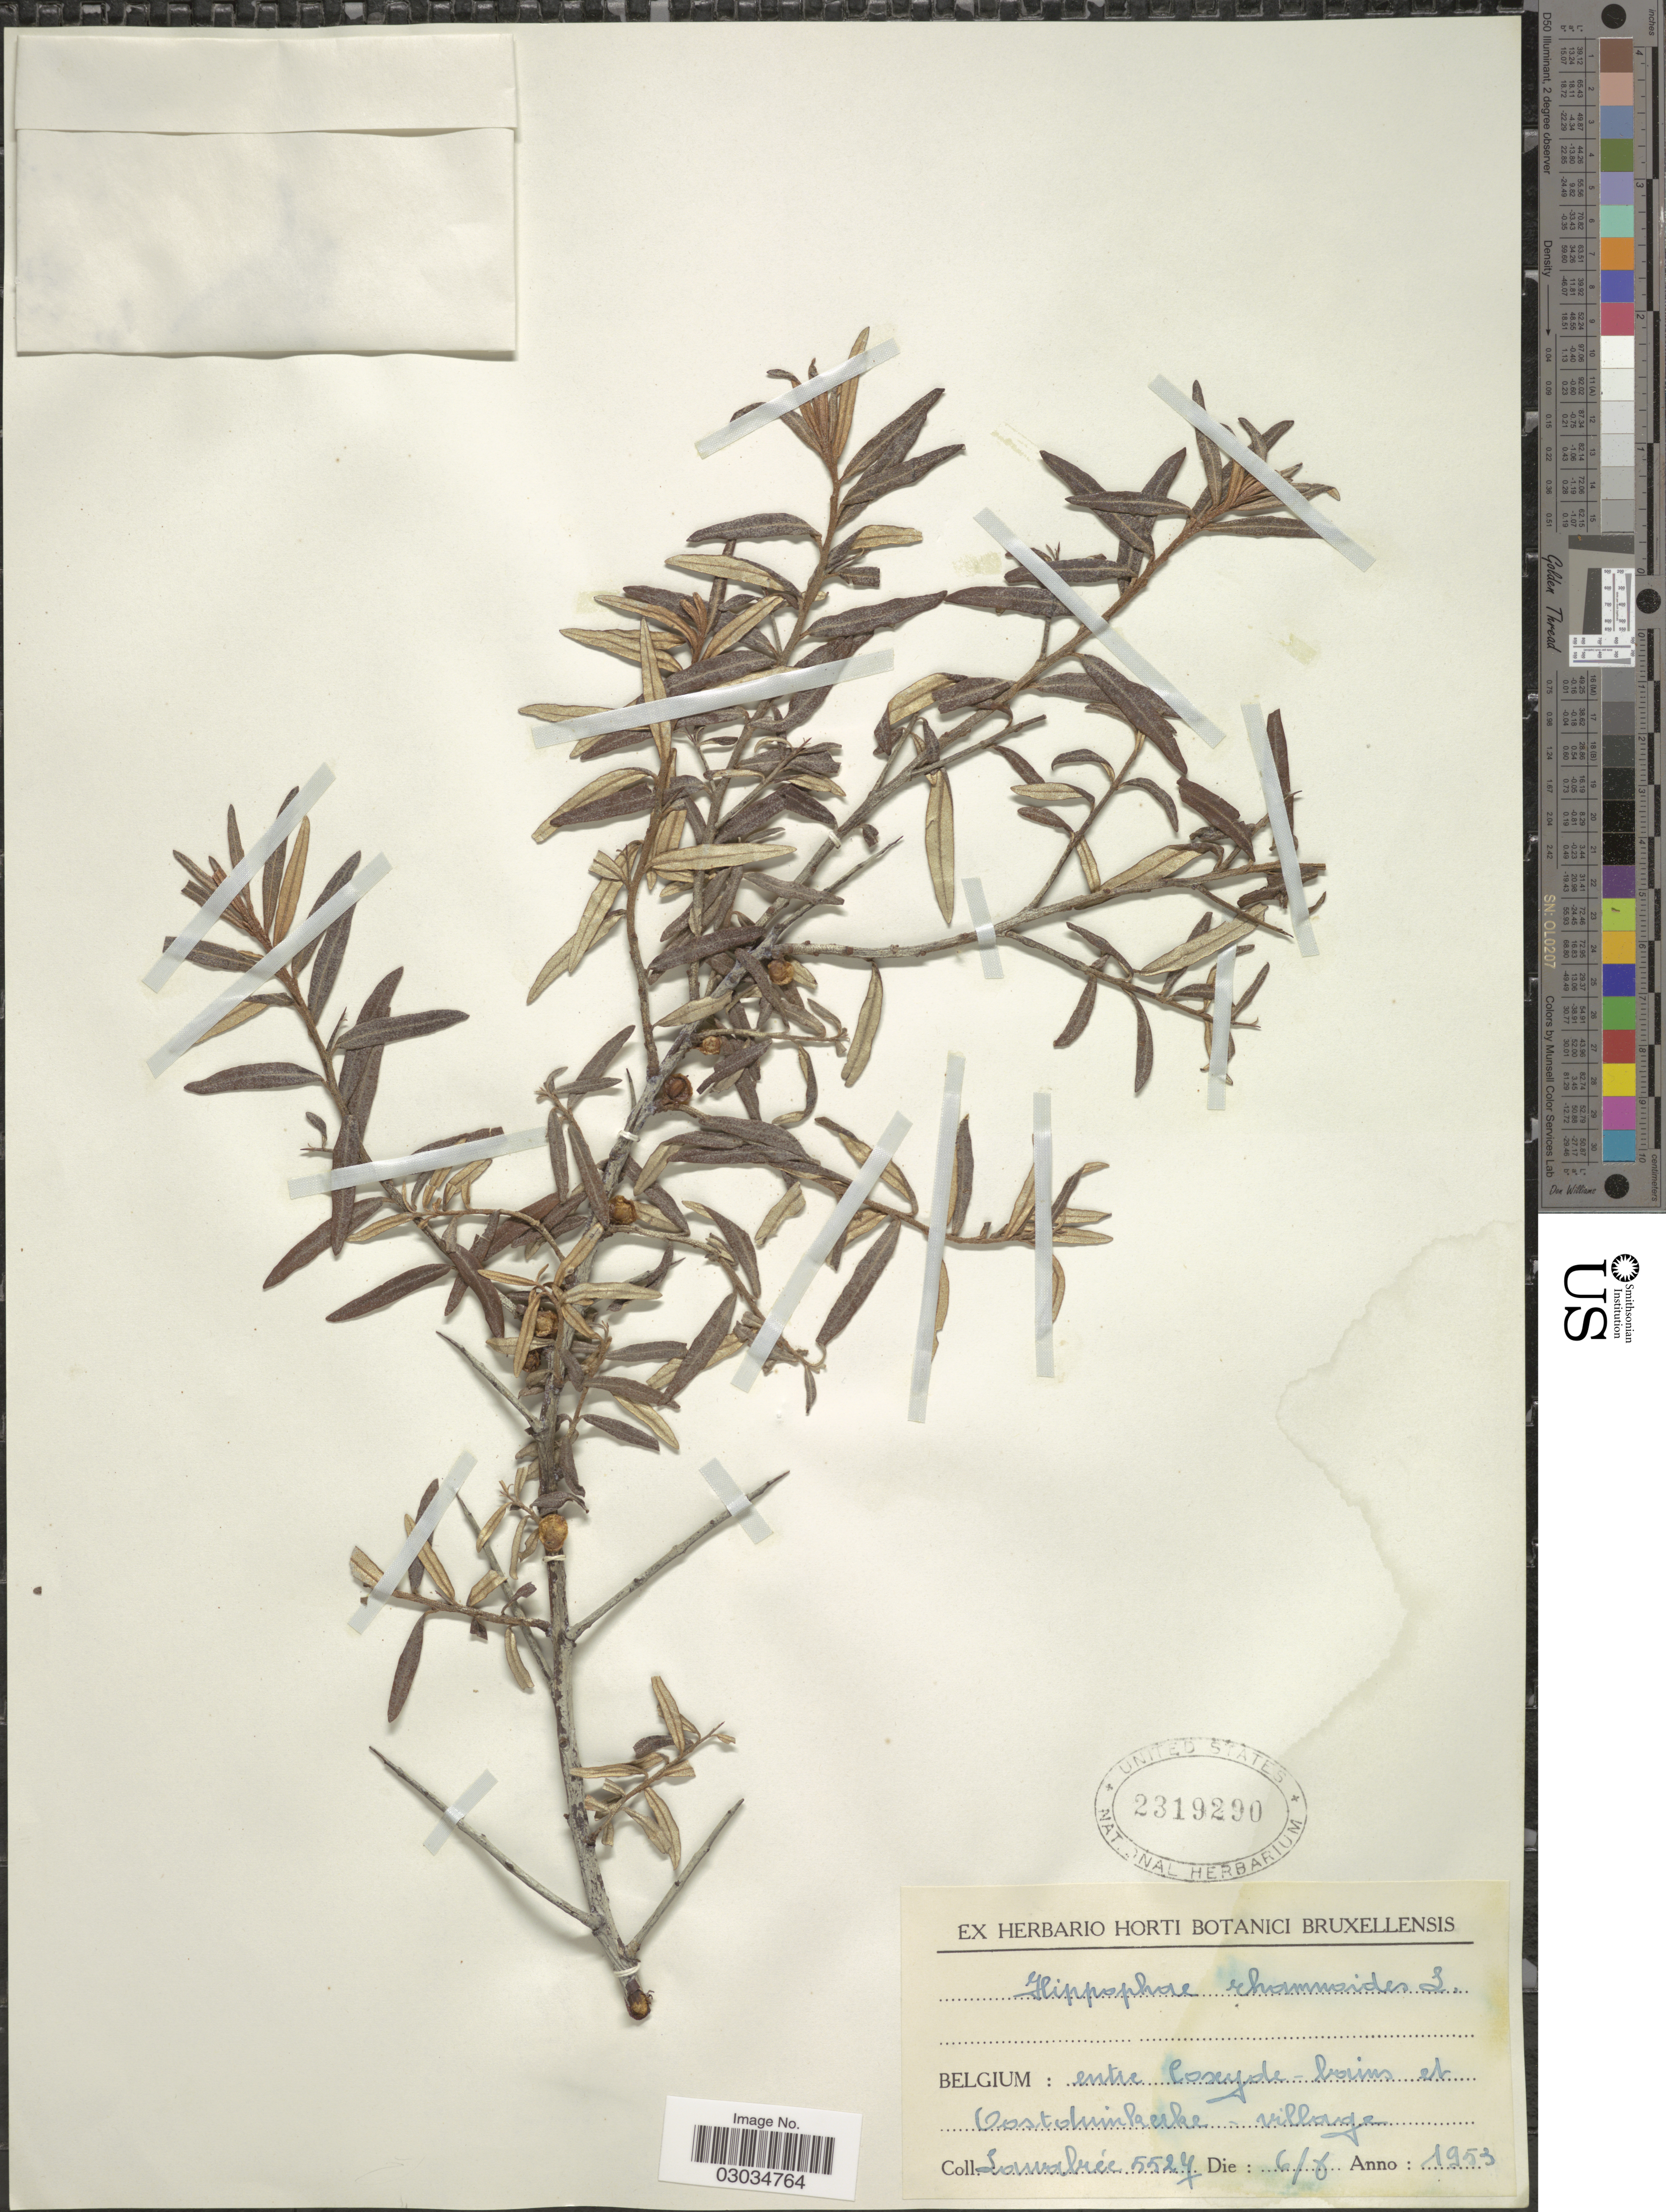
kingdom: Plantae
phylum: Tracheophyta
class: Magnoliopsida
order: Rosales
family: Elaeagnaceae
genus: Hippophae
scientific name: Hippophae rhamnoides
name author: L.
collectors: Louvalrée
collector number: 5527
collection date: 1953-08-06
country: Belgium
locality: Entre Coxyde-bains et Oostduinkerke-village.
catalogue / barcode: US 2319290